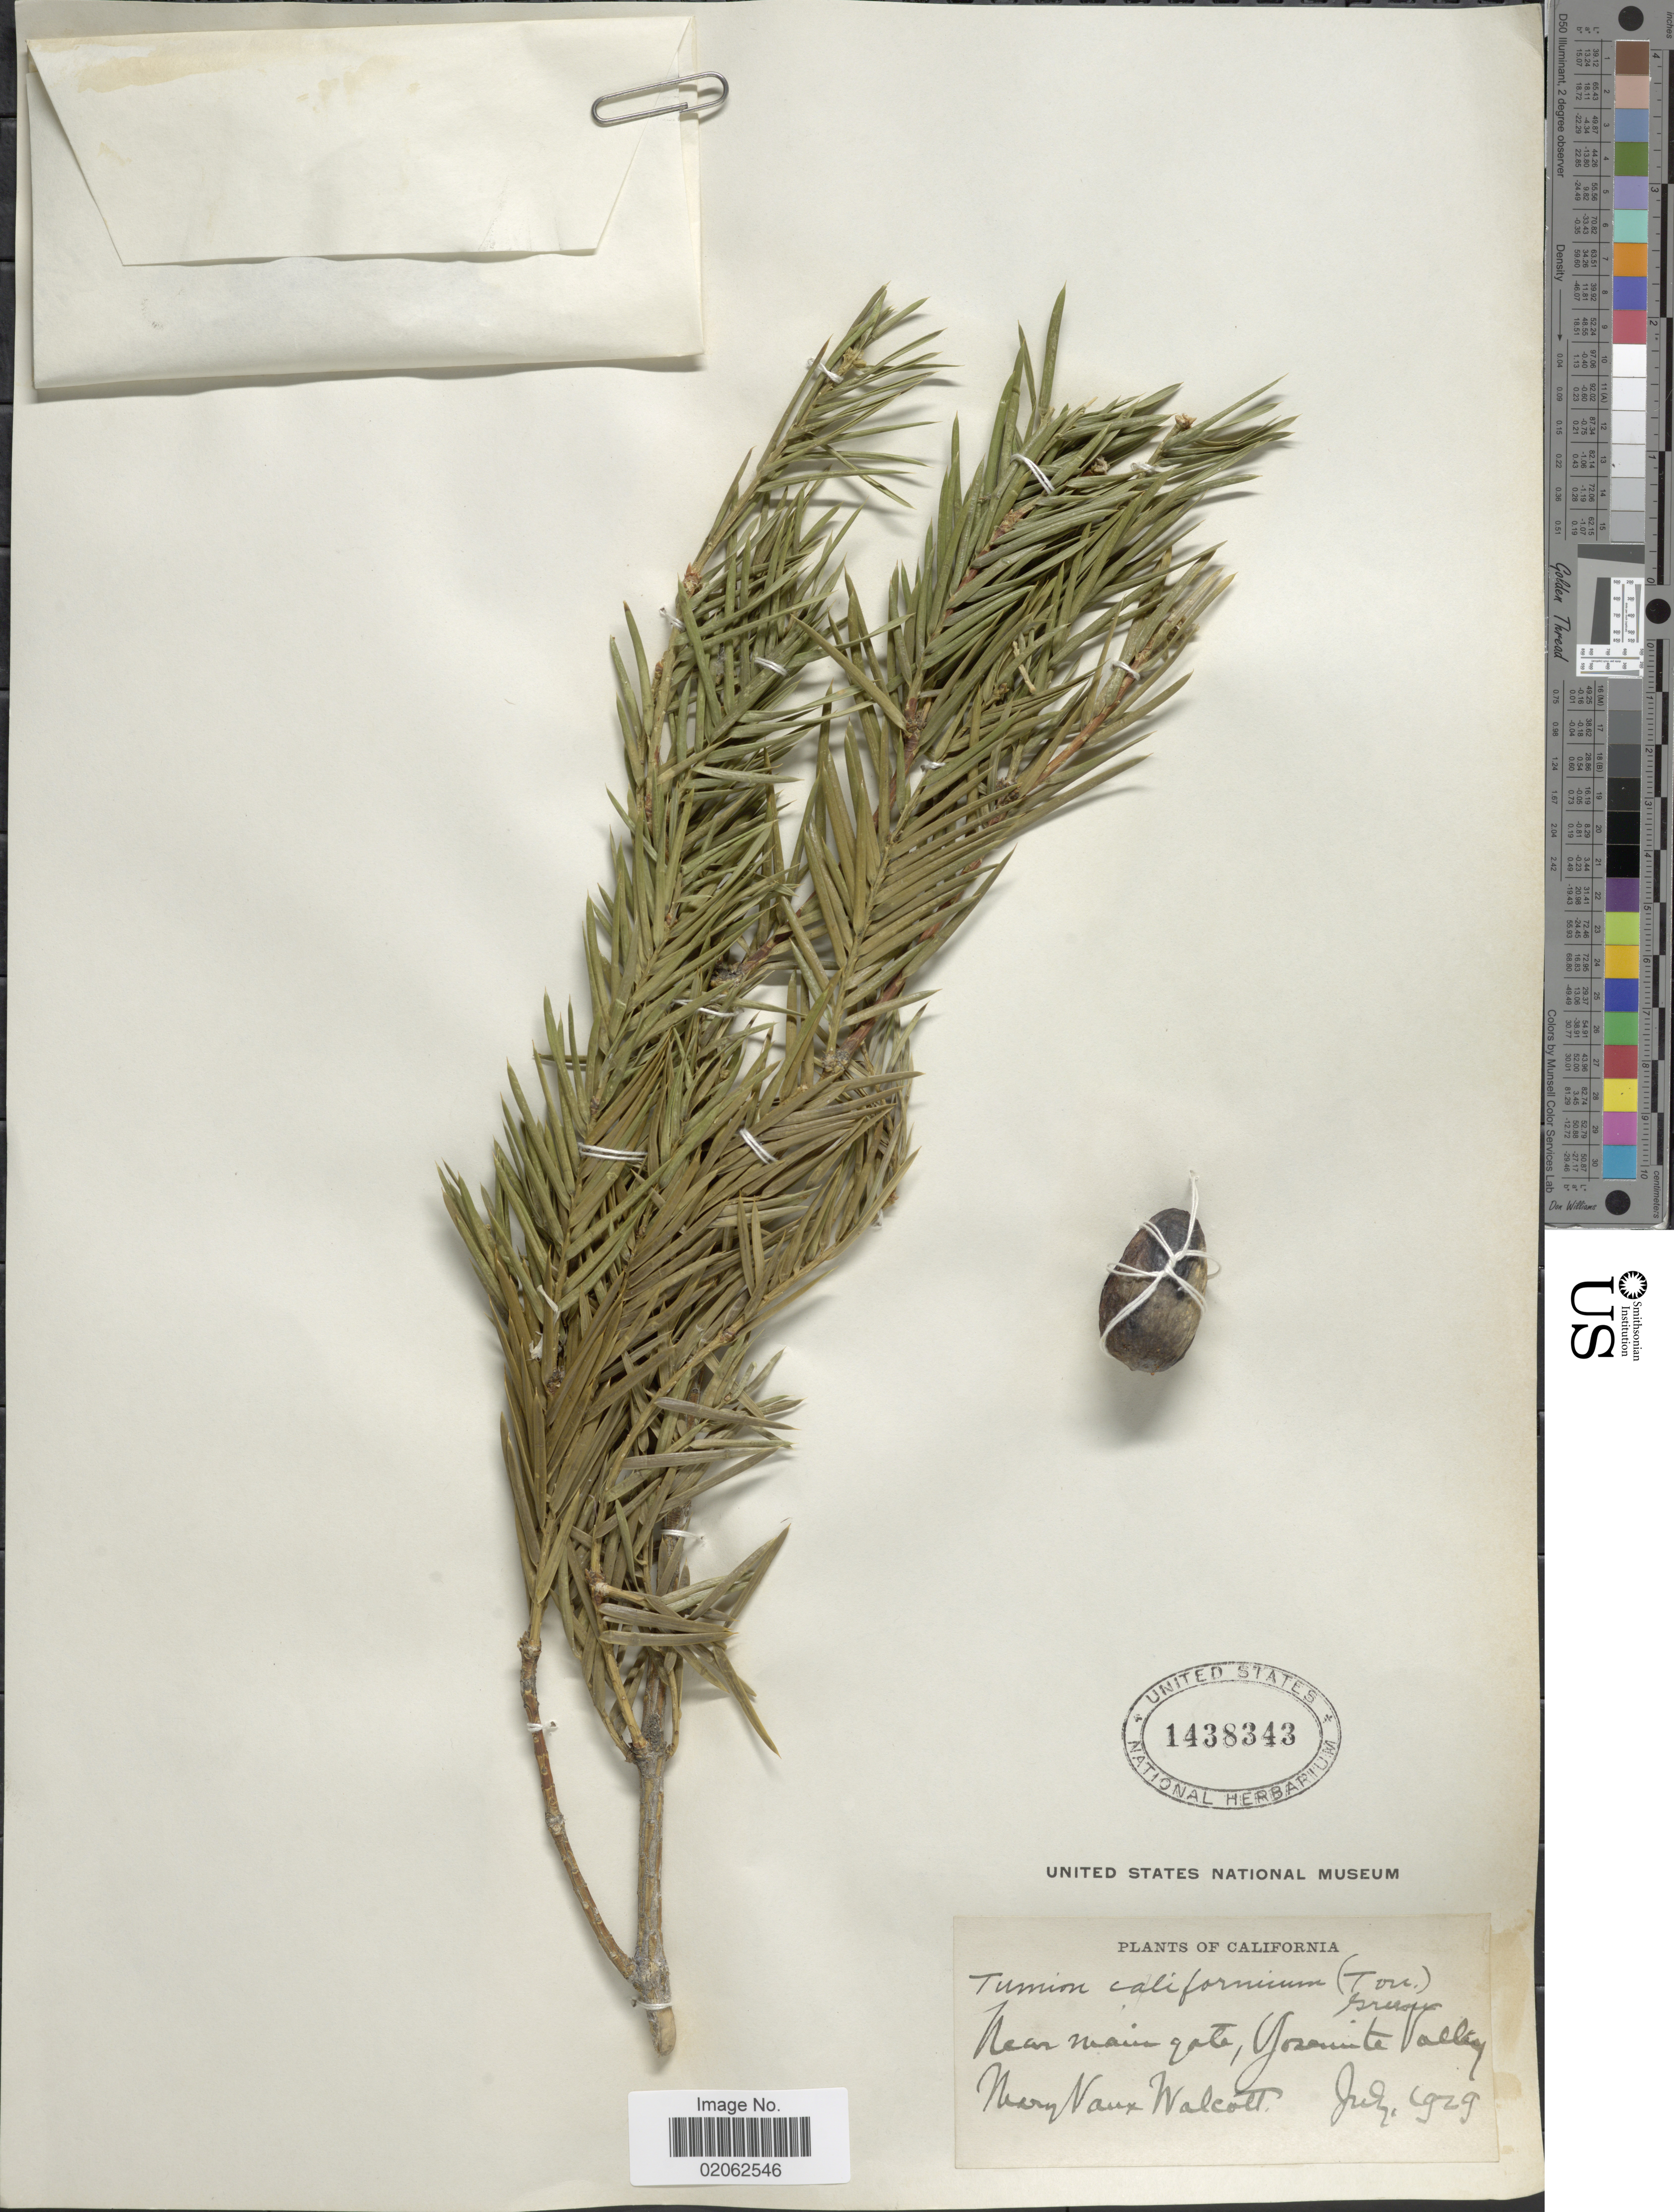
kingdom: Plantae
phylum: Tracheophyta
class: Pinopsida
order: Pinales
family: Taxaceae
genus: Torreya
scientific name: Torreya californica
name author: Torr.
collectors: M. Walcott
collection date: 1929-07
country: United States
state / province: California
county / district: Mariposa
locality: Near main gate, Yosemite Valley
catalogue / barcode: US 1438343